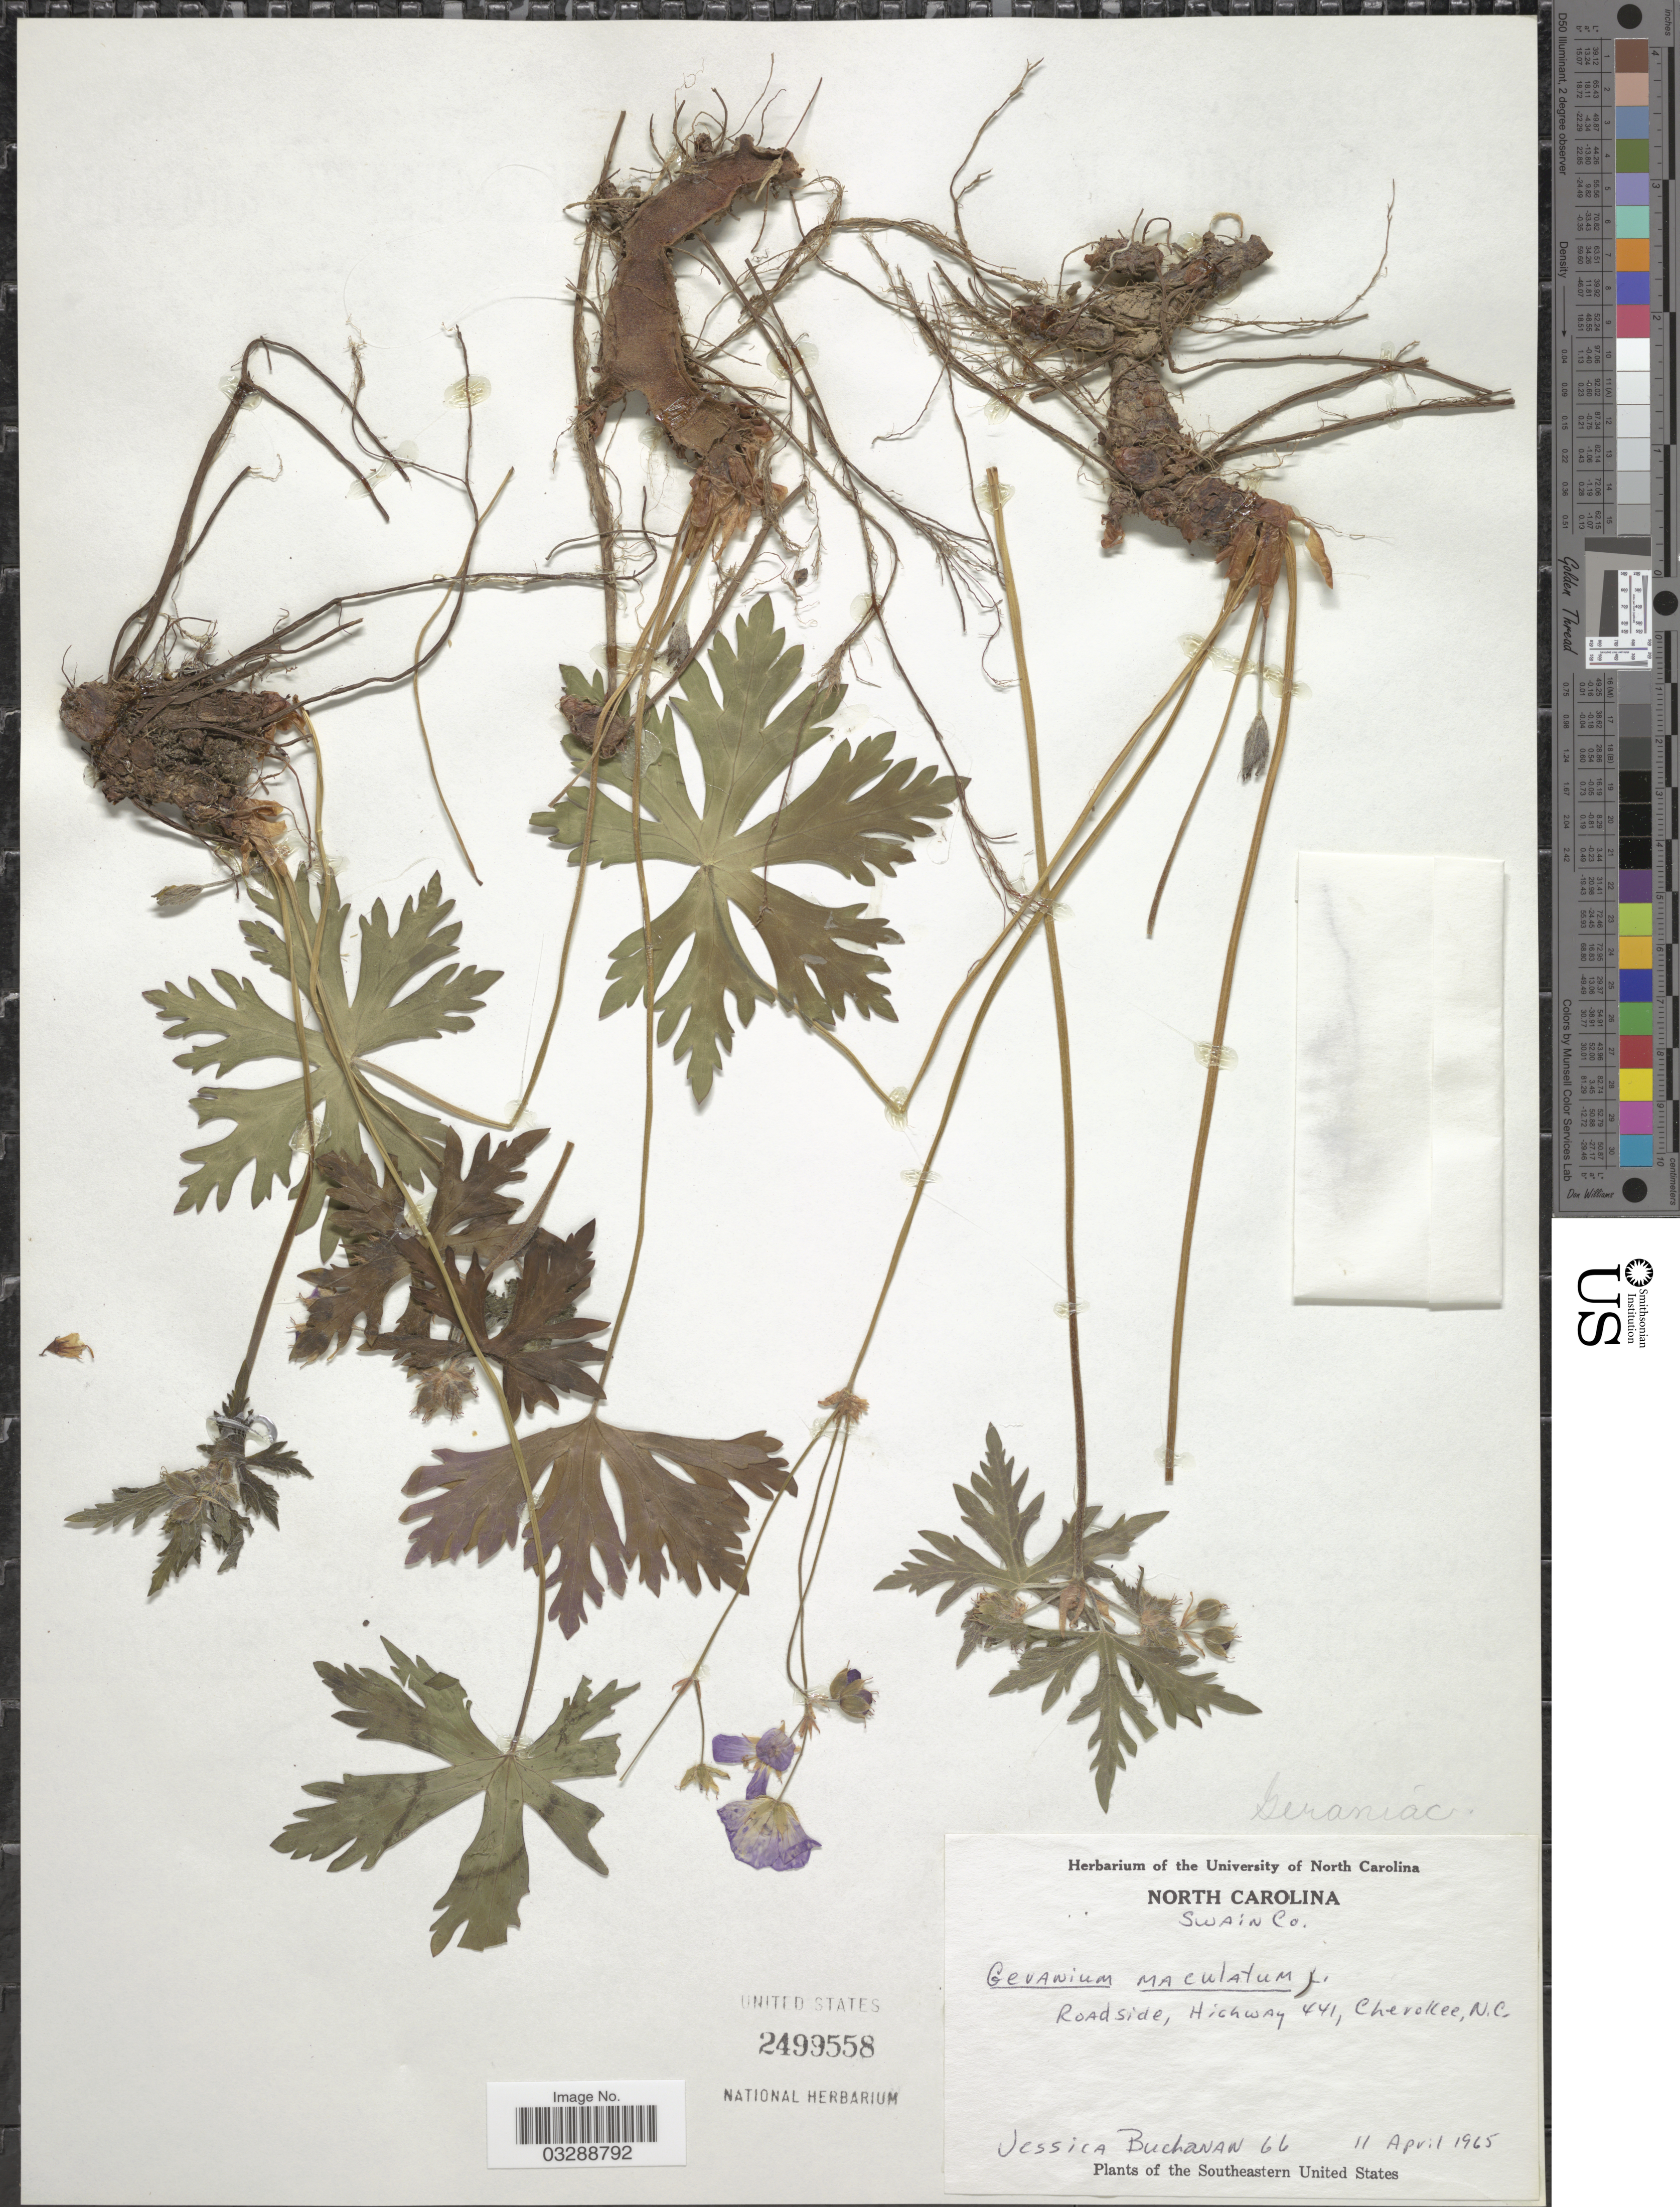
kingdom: Plantae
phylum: Tracheophyta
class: Magnoliopsida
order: Geraniales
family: Geraniaceae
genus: Geranium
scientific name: Geranium maculatum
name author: L.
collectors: J. Buchanan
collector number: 66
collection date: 1965-04-11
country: United States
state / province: North Carolina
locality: Swain Co., Roadside, Highway 441, Cherokee.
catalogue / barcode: US 2499558